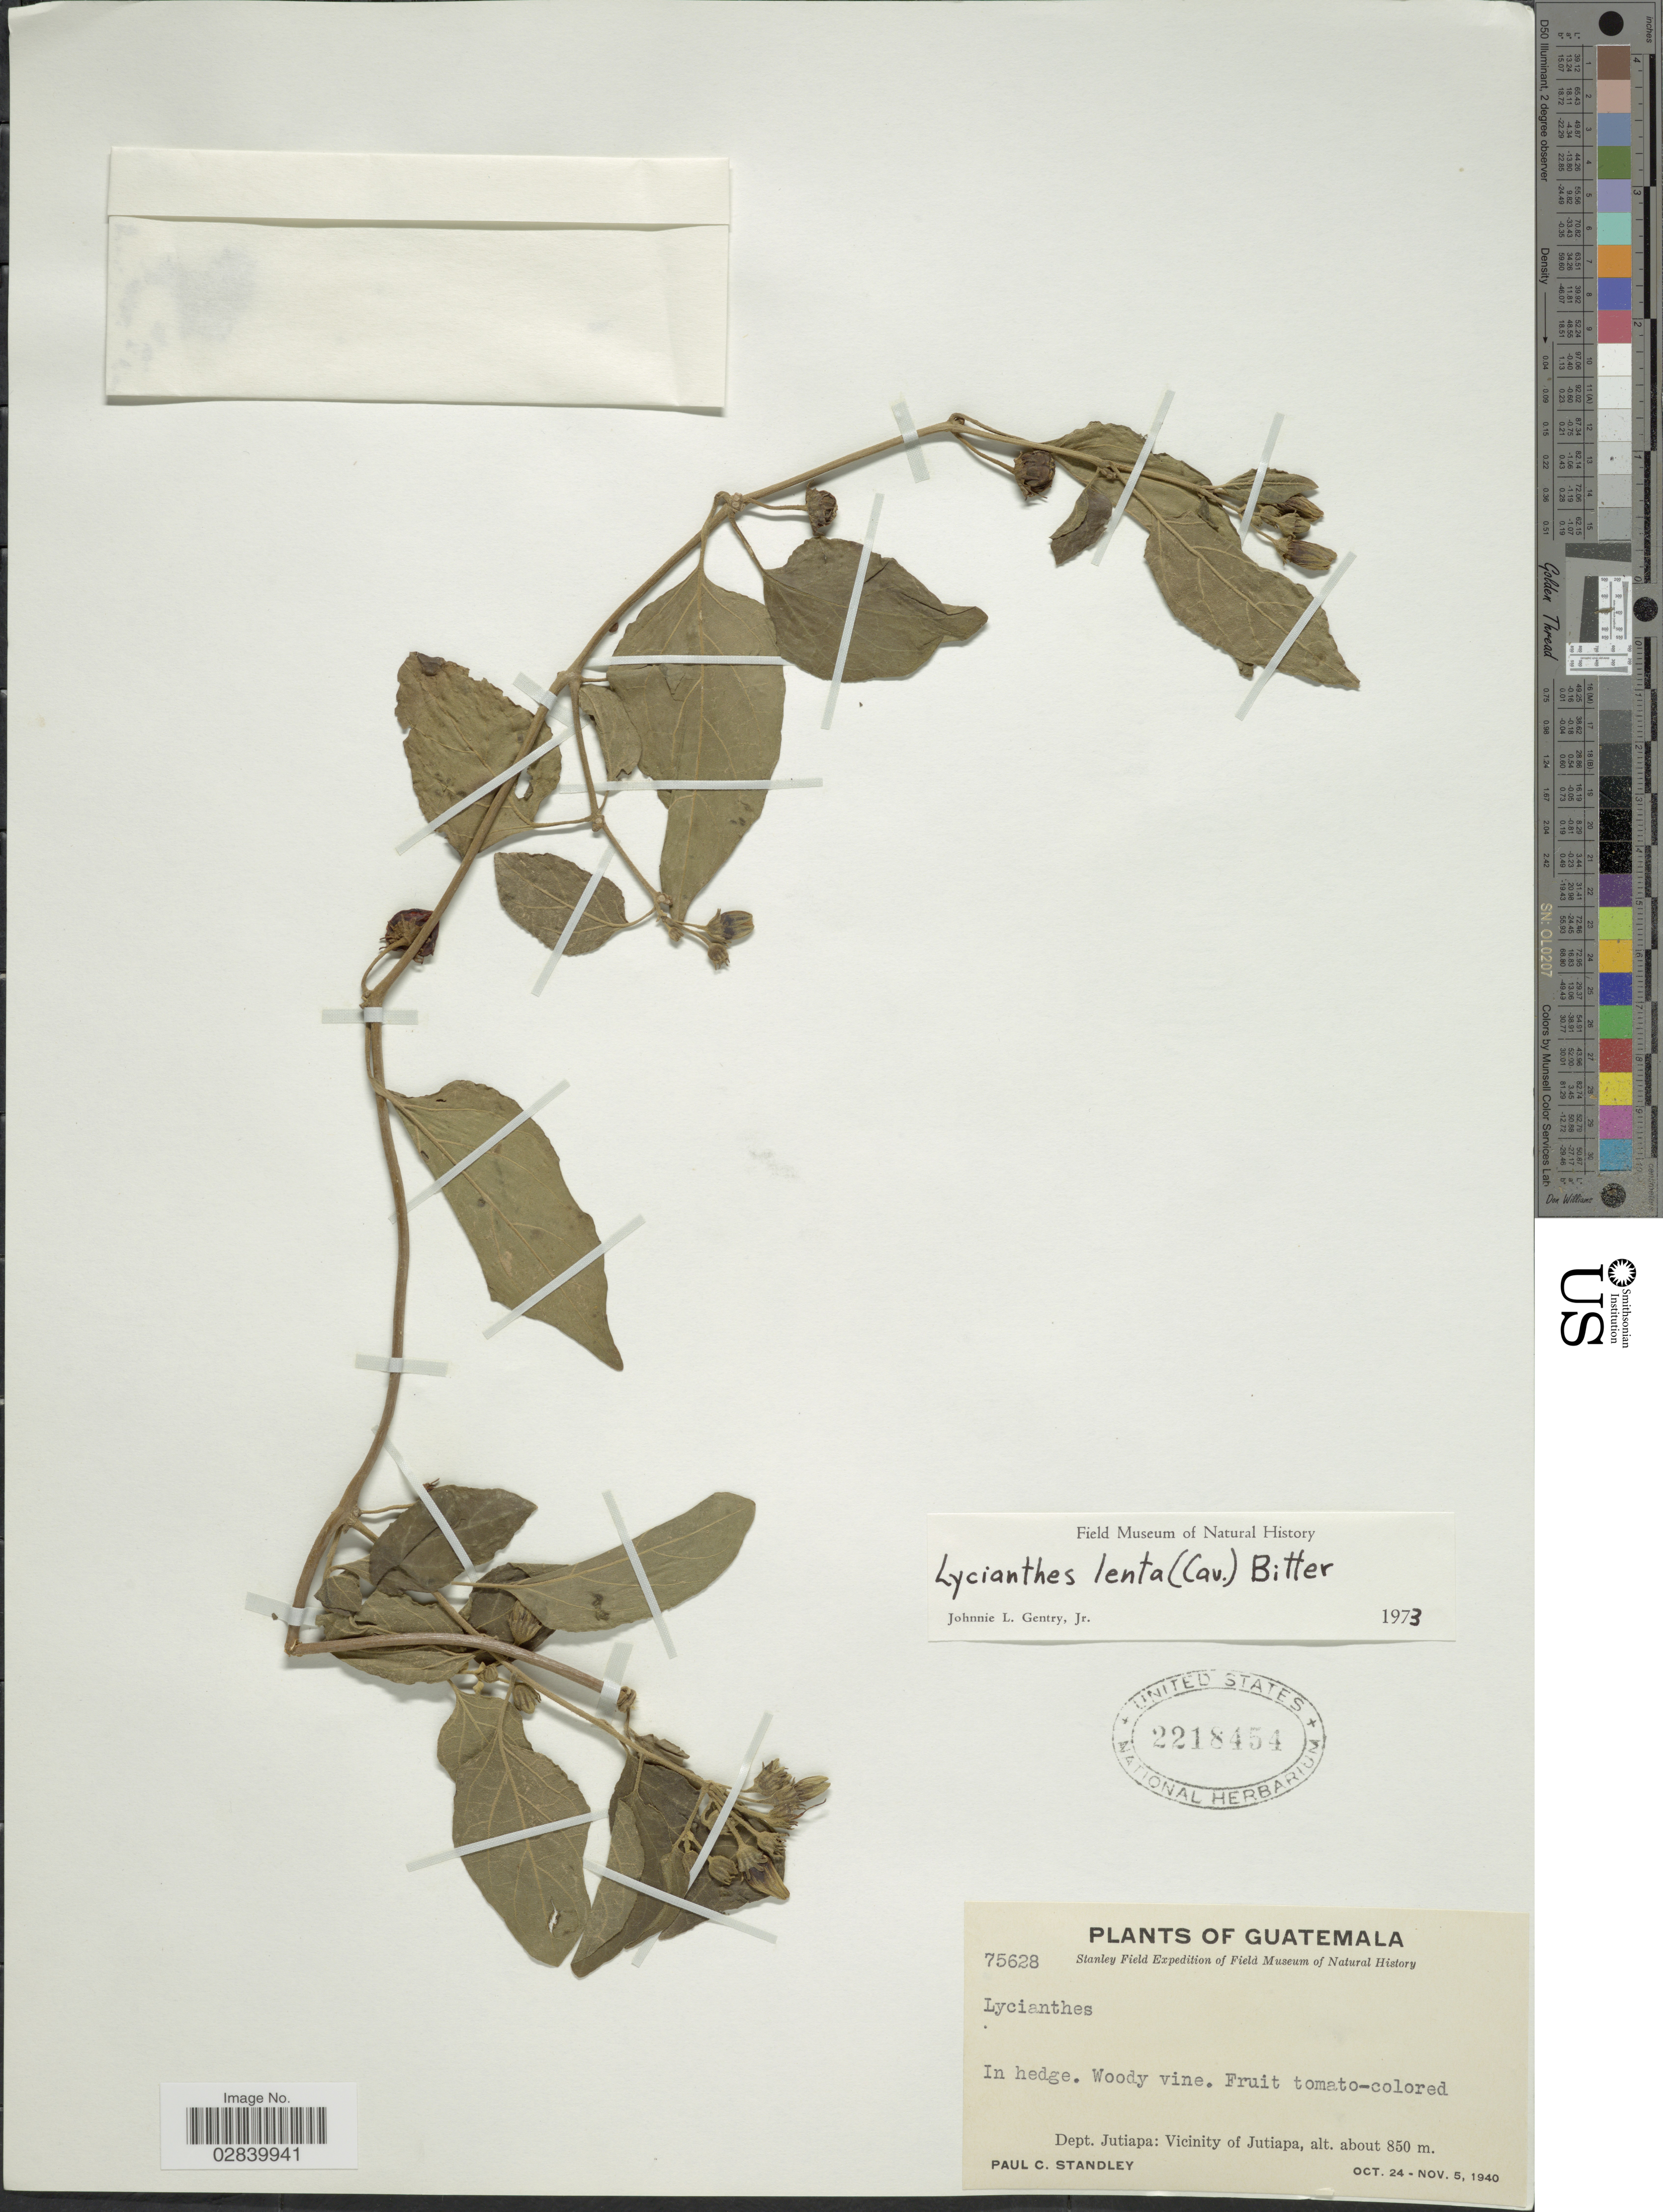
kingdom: Plantae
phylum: Tracheophyta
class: Magnoliopsida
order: Solanales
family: Solanaceae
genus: Lycianthes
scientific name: Lycianthes lenta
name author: (Cav.) Bitter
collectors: P. C. Standley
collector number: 75628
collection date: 1940-10-24/1940-11-05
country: Guatemala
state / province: Jutiapa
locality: Dep. Jutiapa: Vicinity of Jutiapa.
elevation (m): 850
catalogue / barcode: US 2218454